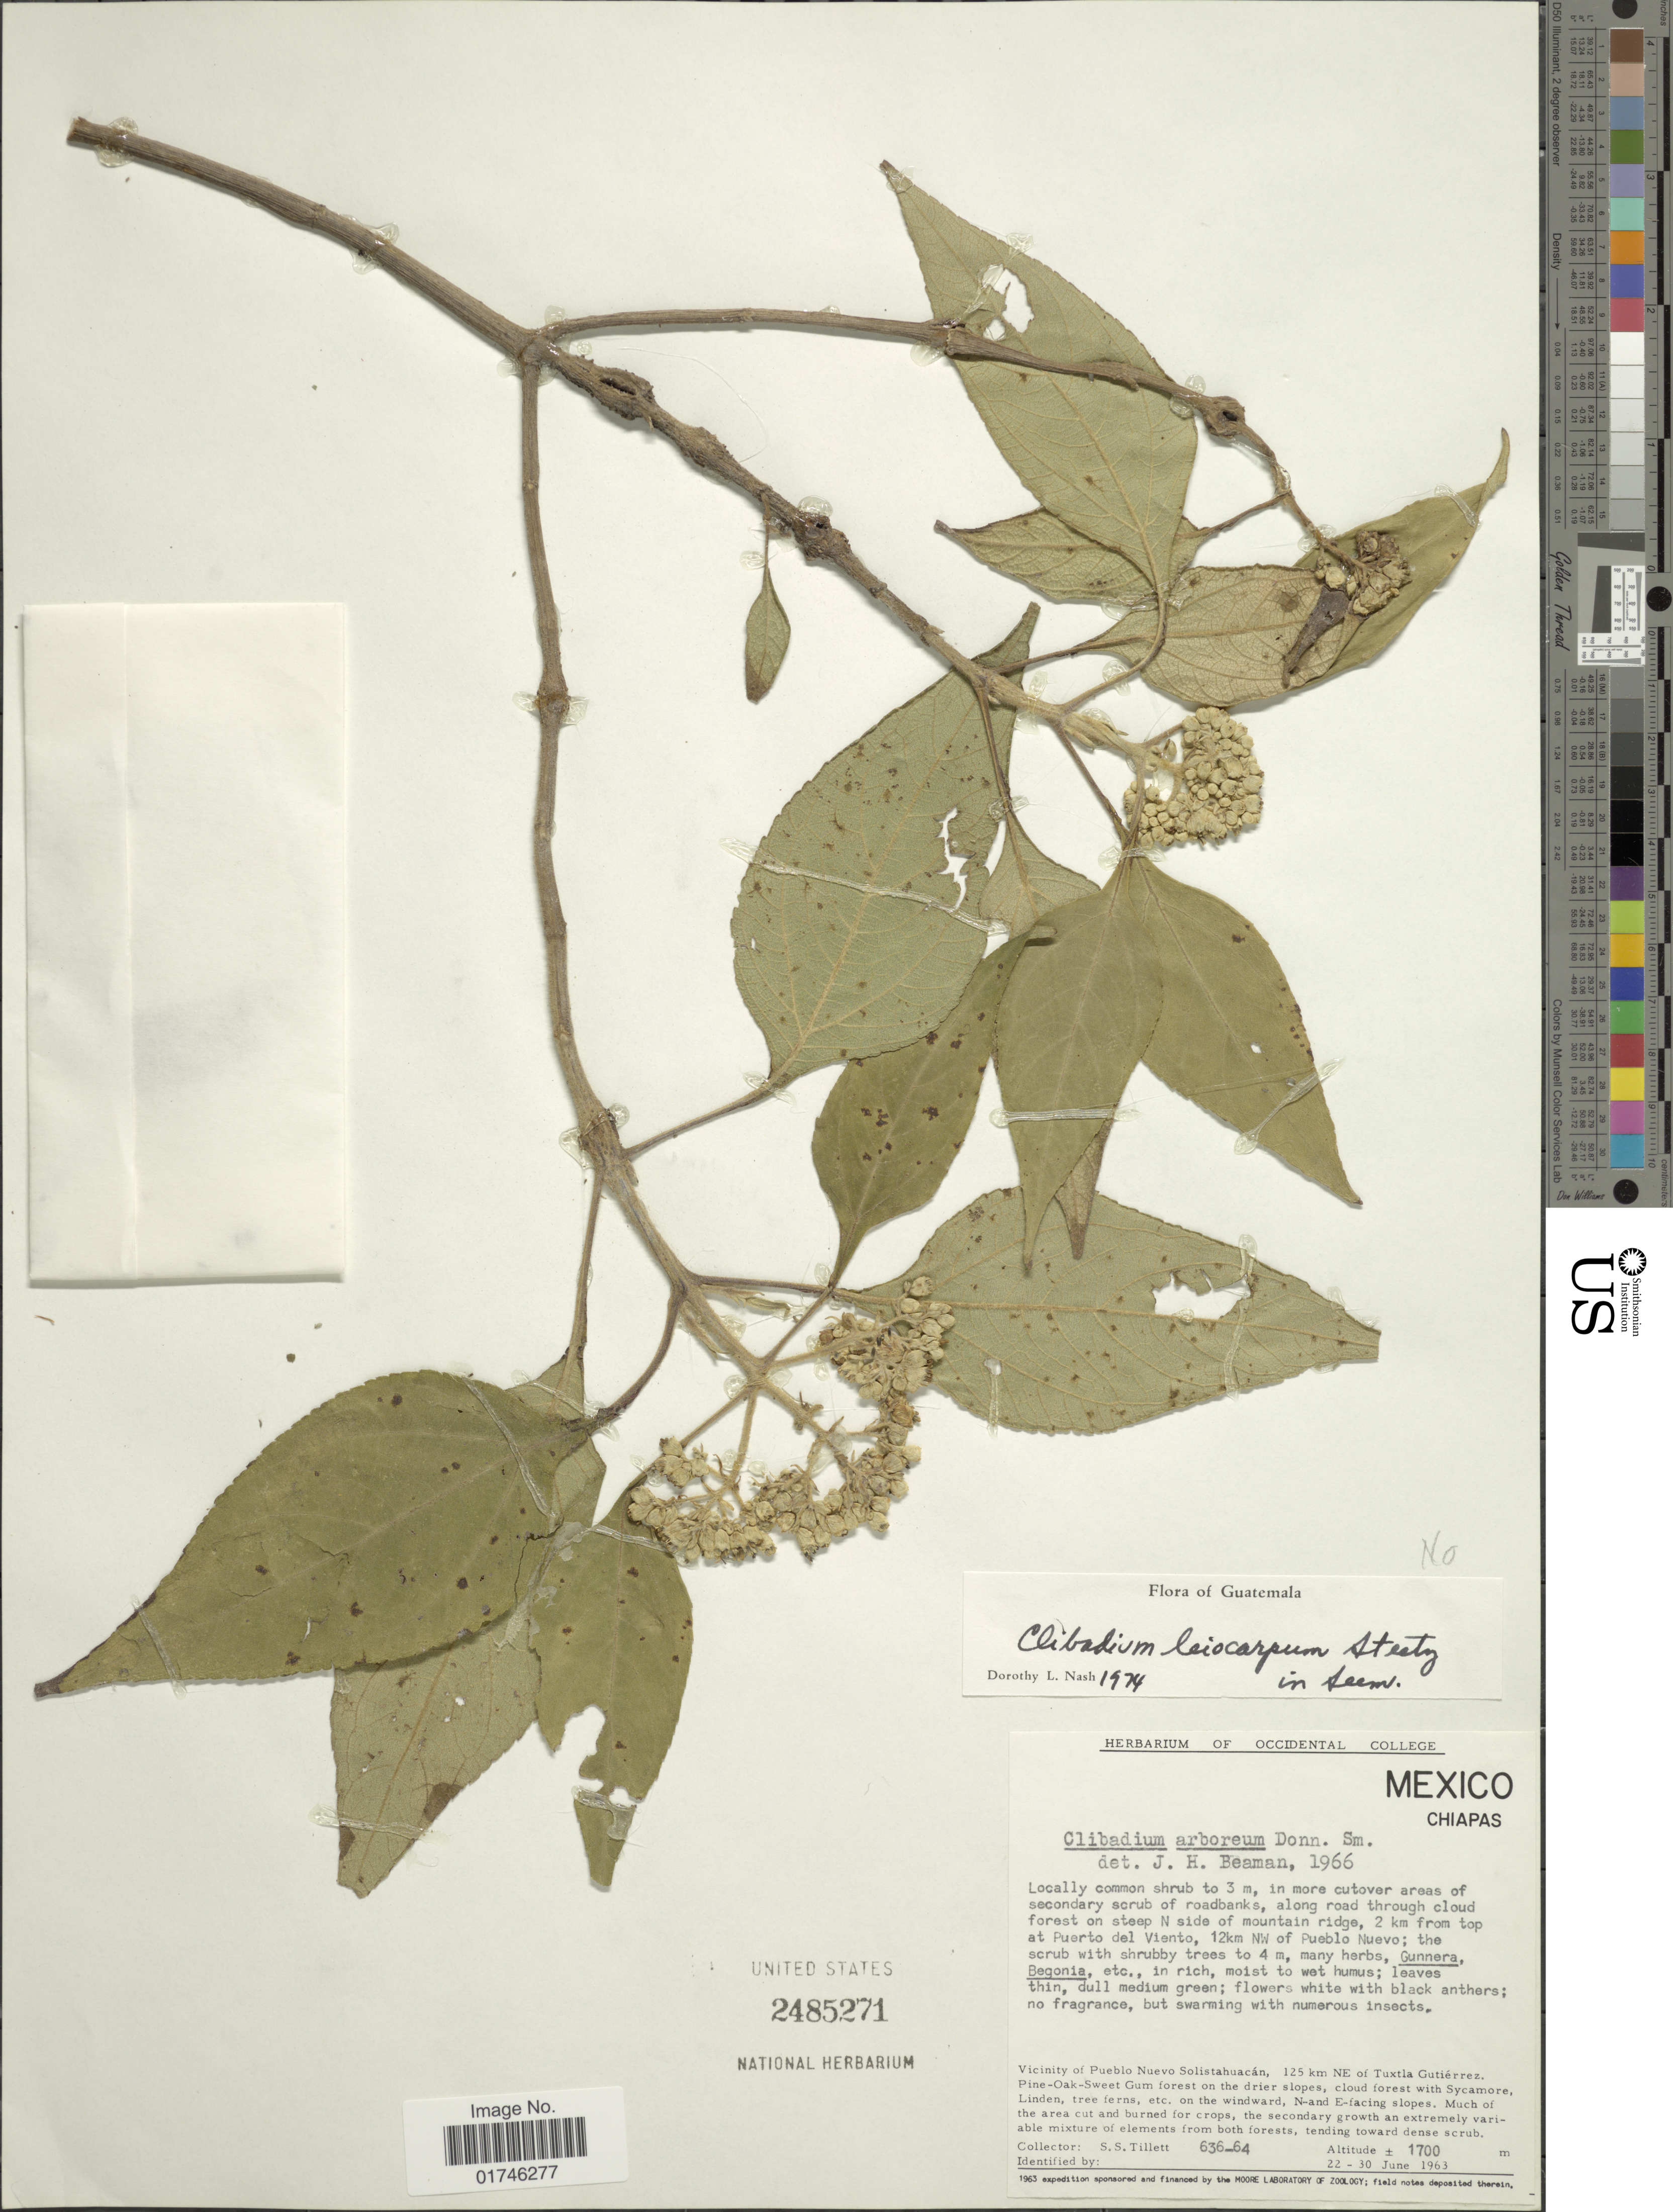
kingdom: Plantae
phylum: Tracheophyta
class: Magnoliopsida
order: Asterales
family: Asteraceae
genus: Clibadium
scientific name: Clibadium sp.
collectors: S. S. Tillett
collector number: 636-64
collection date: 1963-06-22/1963-06-30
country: Mexico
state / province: Chiapas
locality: Mexico, Chiapas. Vicinity of Pueblo Nuevo Solistahuacan, 125 km NE of Tuxtla Gutierrez. Pine-Oak Sweet Gum Forest on the drier slopes, cloud forest with Sycamore, Linden. N-and E-facing slopes.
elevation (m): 1700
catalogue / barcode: US 2485271